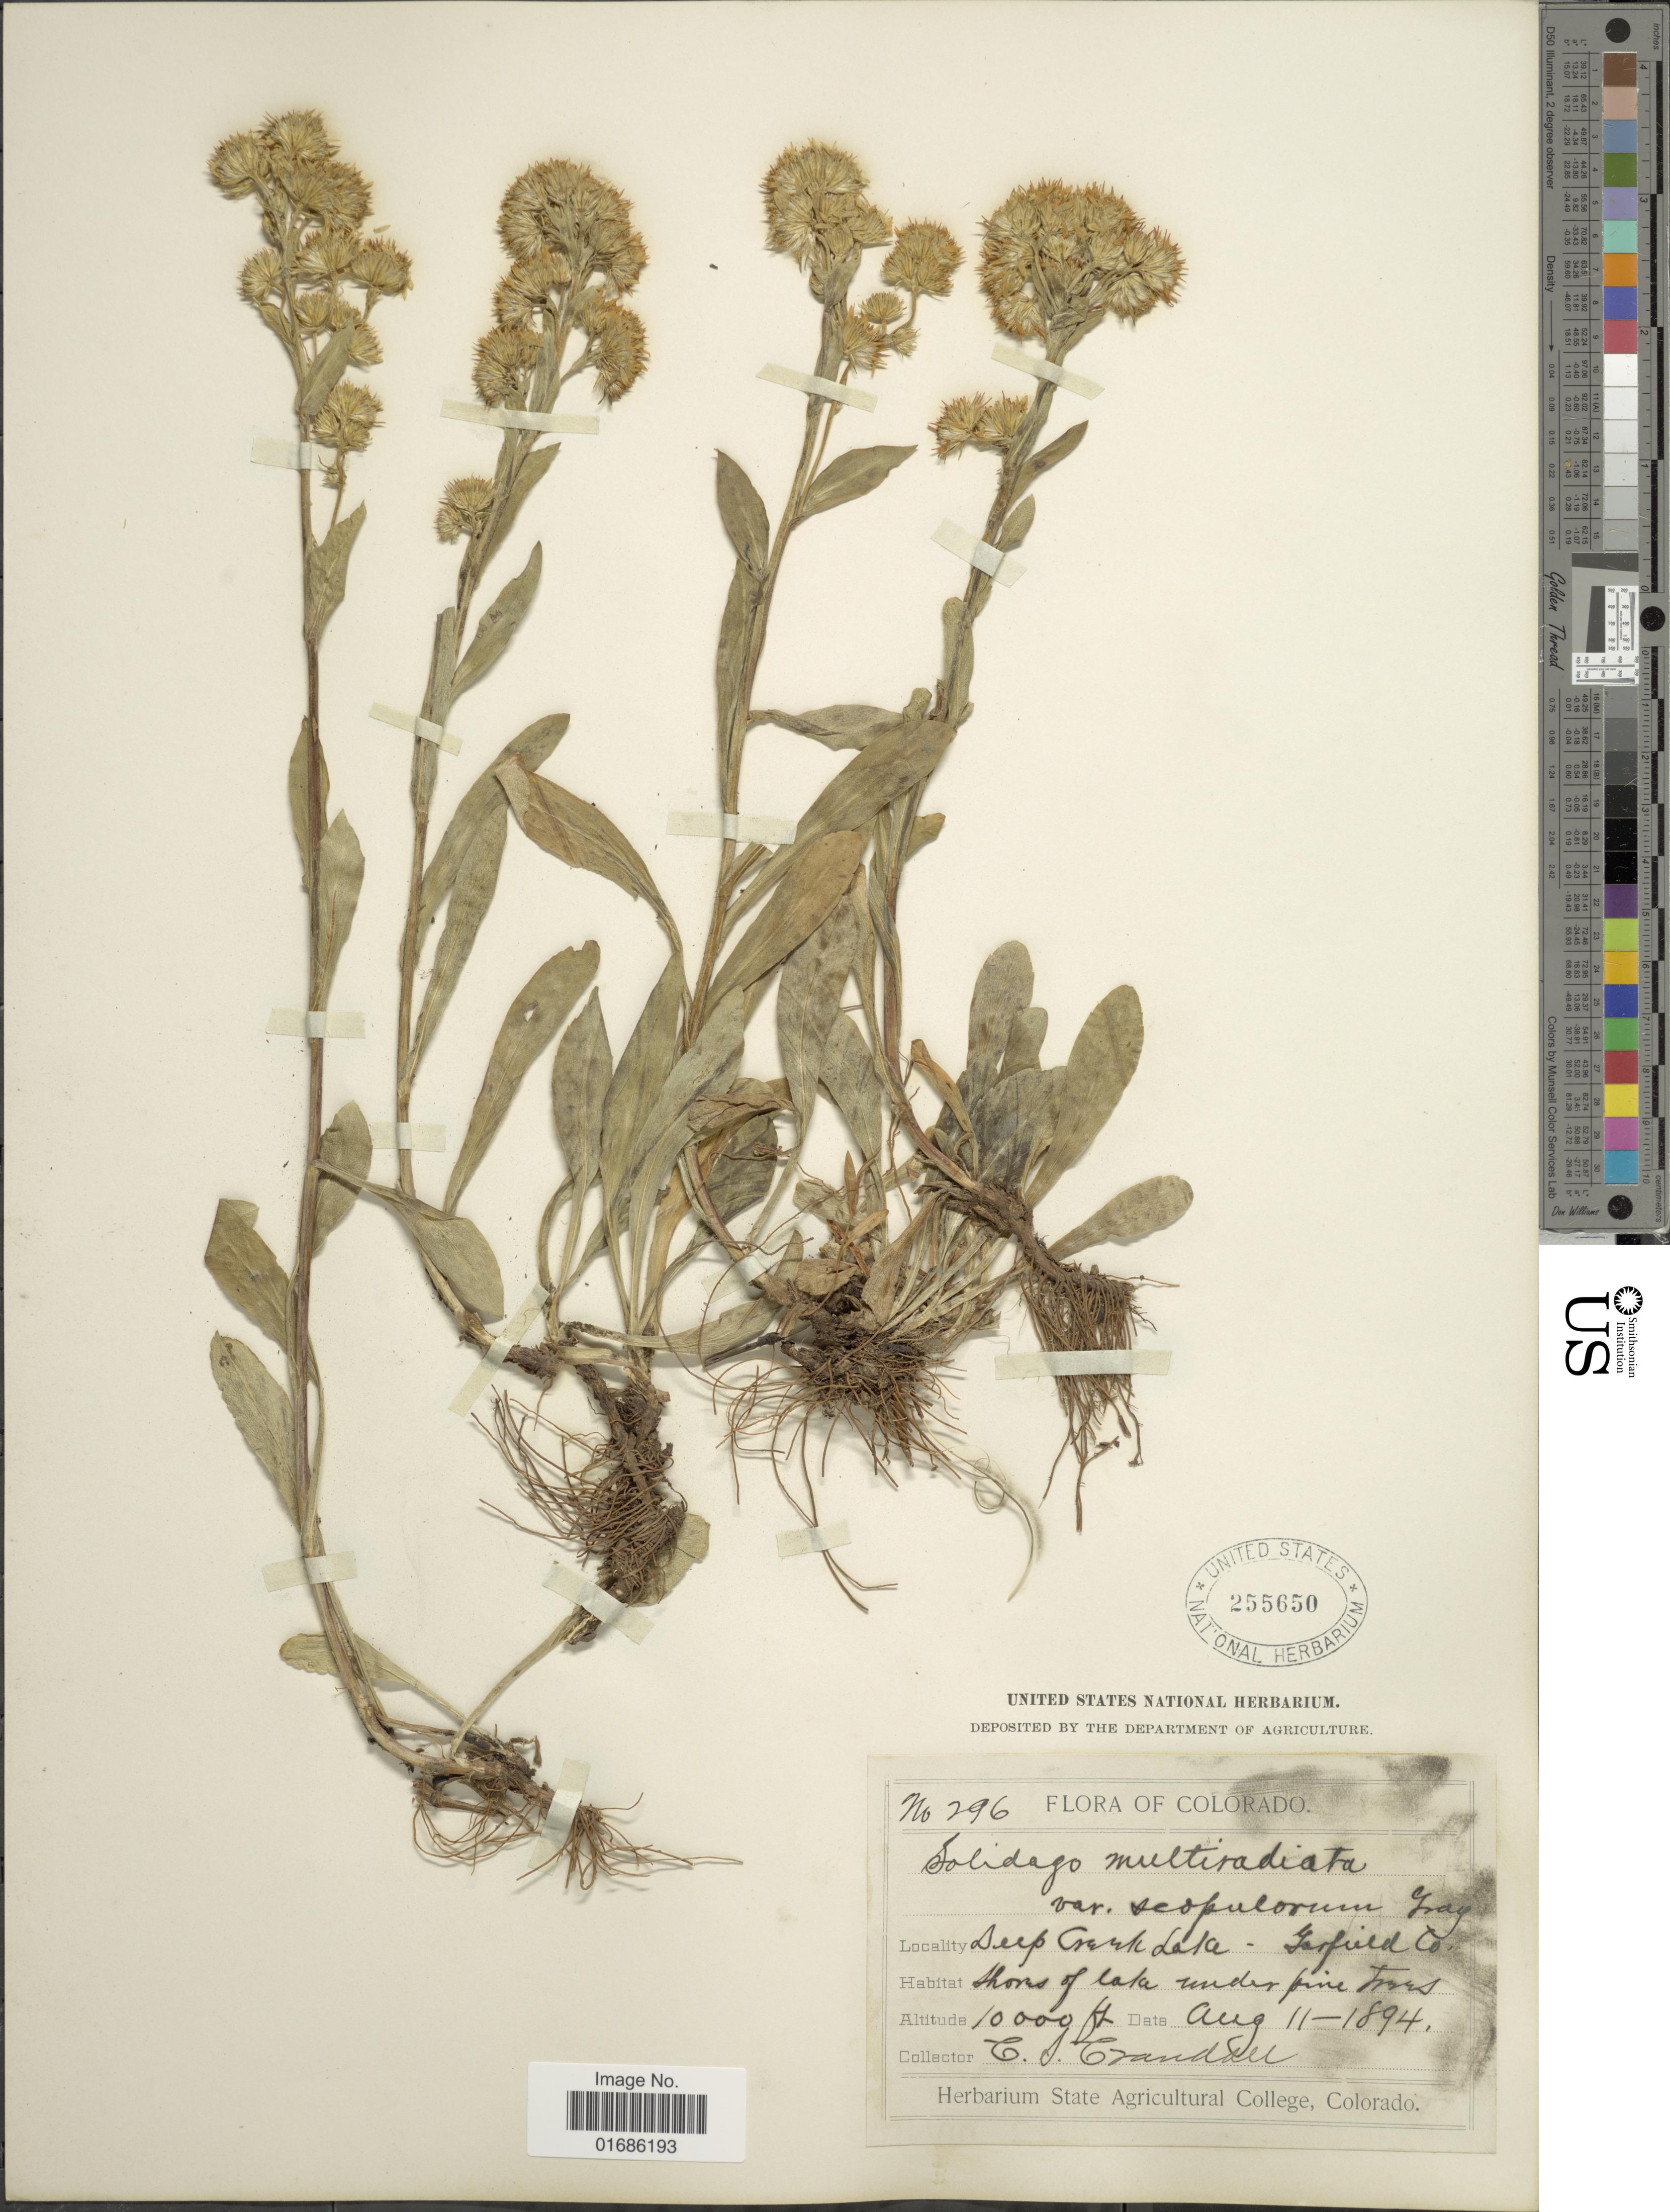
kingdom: Plantae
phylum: Tracheophyta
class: Magnoliopsida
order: Asterales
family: Asteraceae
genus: Solidago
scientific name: Solidago ciliosa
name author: Greene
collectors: C. Crandall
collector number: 296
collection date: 1894-08-11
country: United States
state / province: Colorado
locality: Deep Creek Lake, Garfield Co.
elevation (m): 3048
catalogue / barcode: US 255650